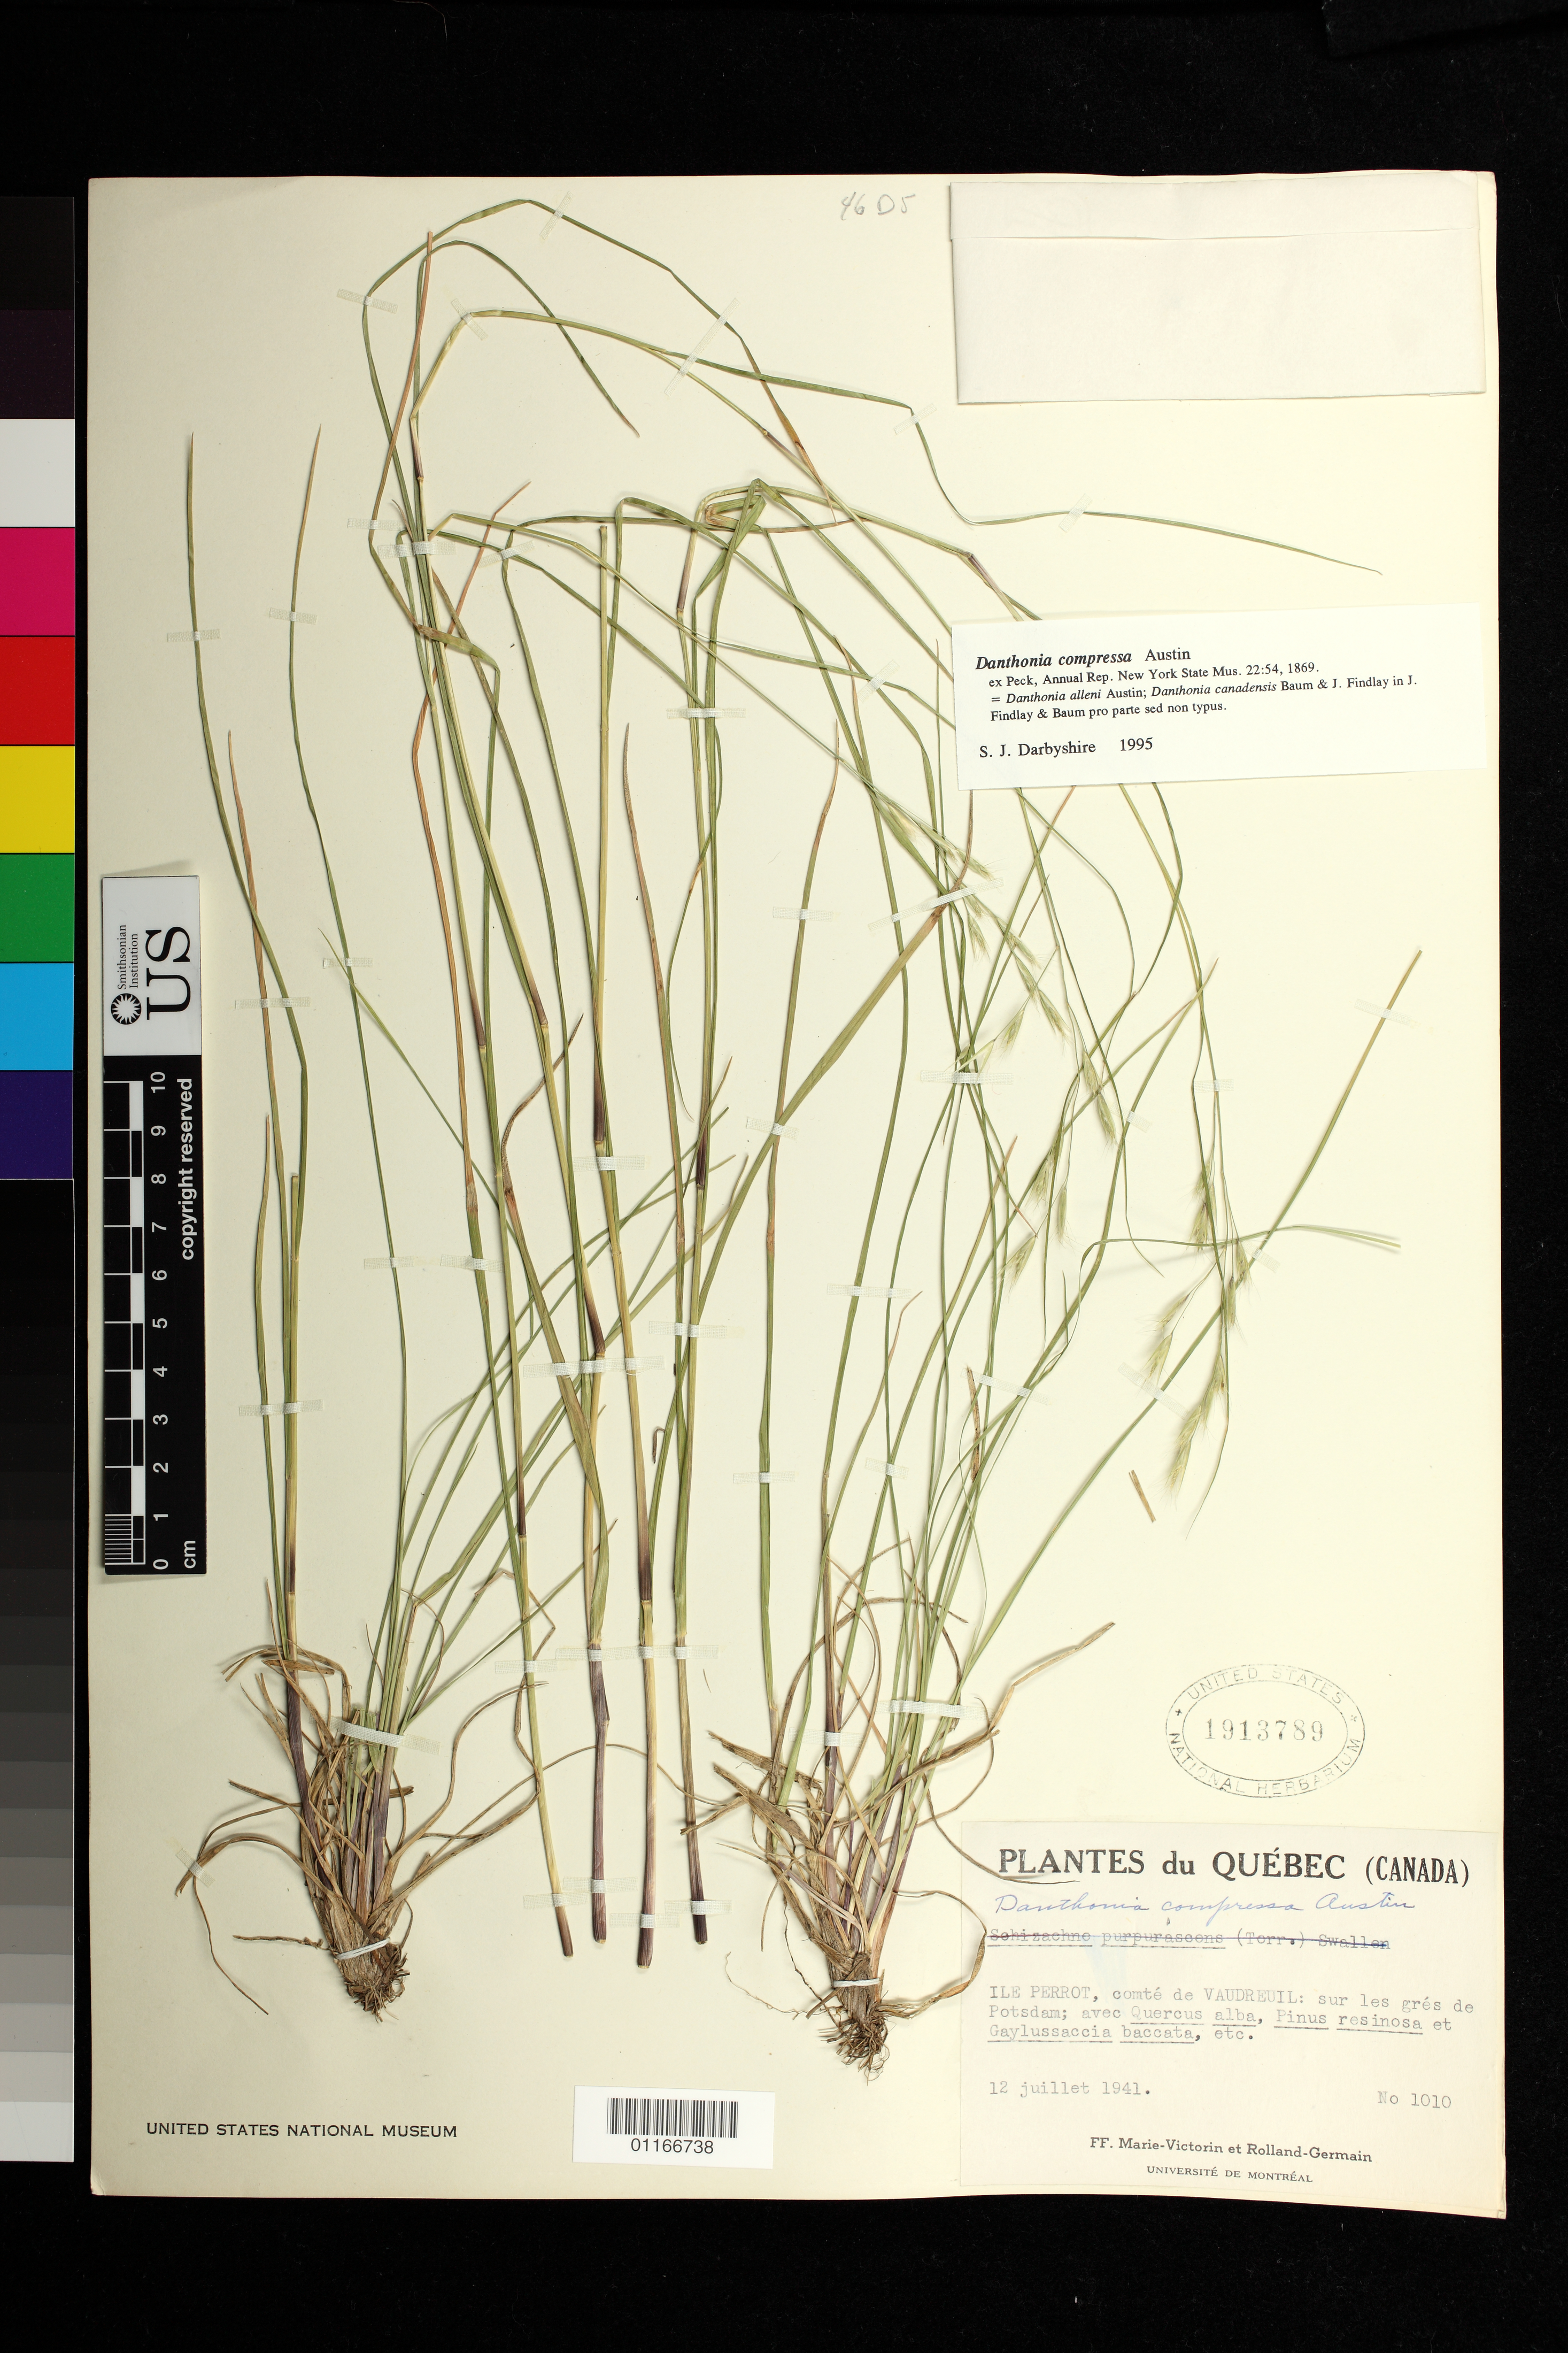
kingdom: Plantae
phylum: Tracheophyta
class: Liliopsida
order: Poales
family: Poaceae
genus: Danthonia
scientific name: Danthonia compressa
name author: Austin in F. Peck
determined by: Darbyshire, S. J.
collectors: -. Marie-Victorin & Rolland-Germain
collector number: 1010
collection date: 1941-07-12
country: Canada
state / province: Quebec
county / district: Montréal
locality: Ile Perrot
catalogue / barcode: US 1913789